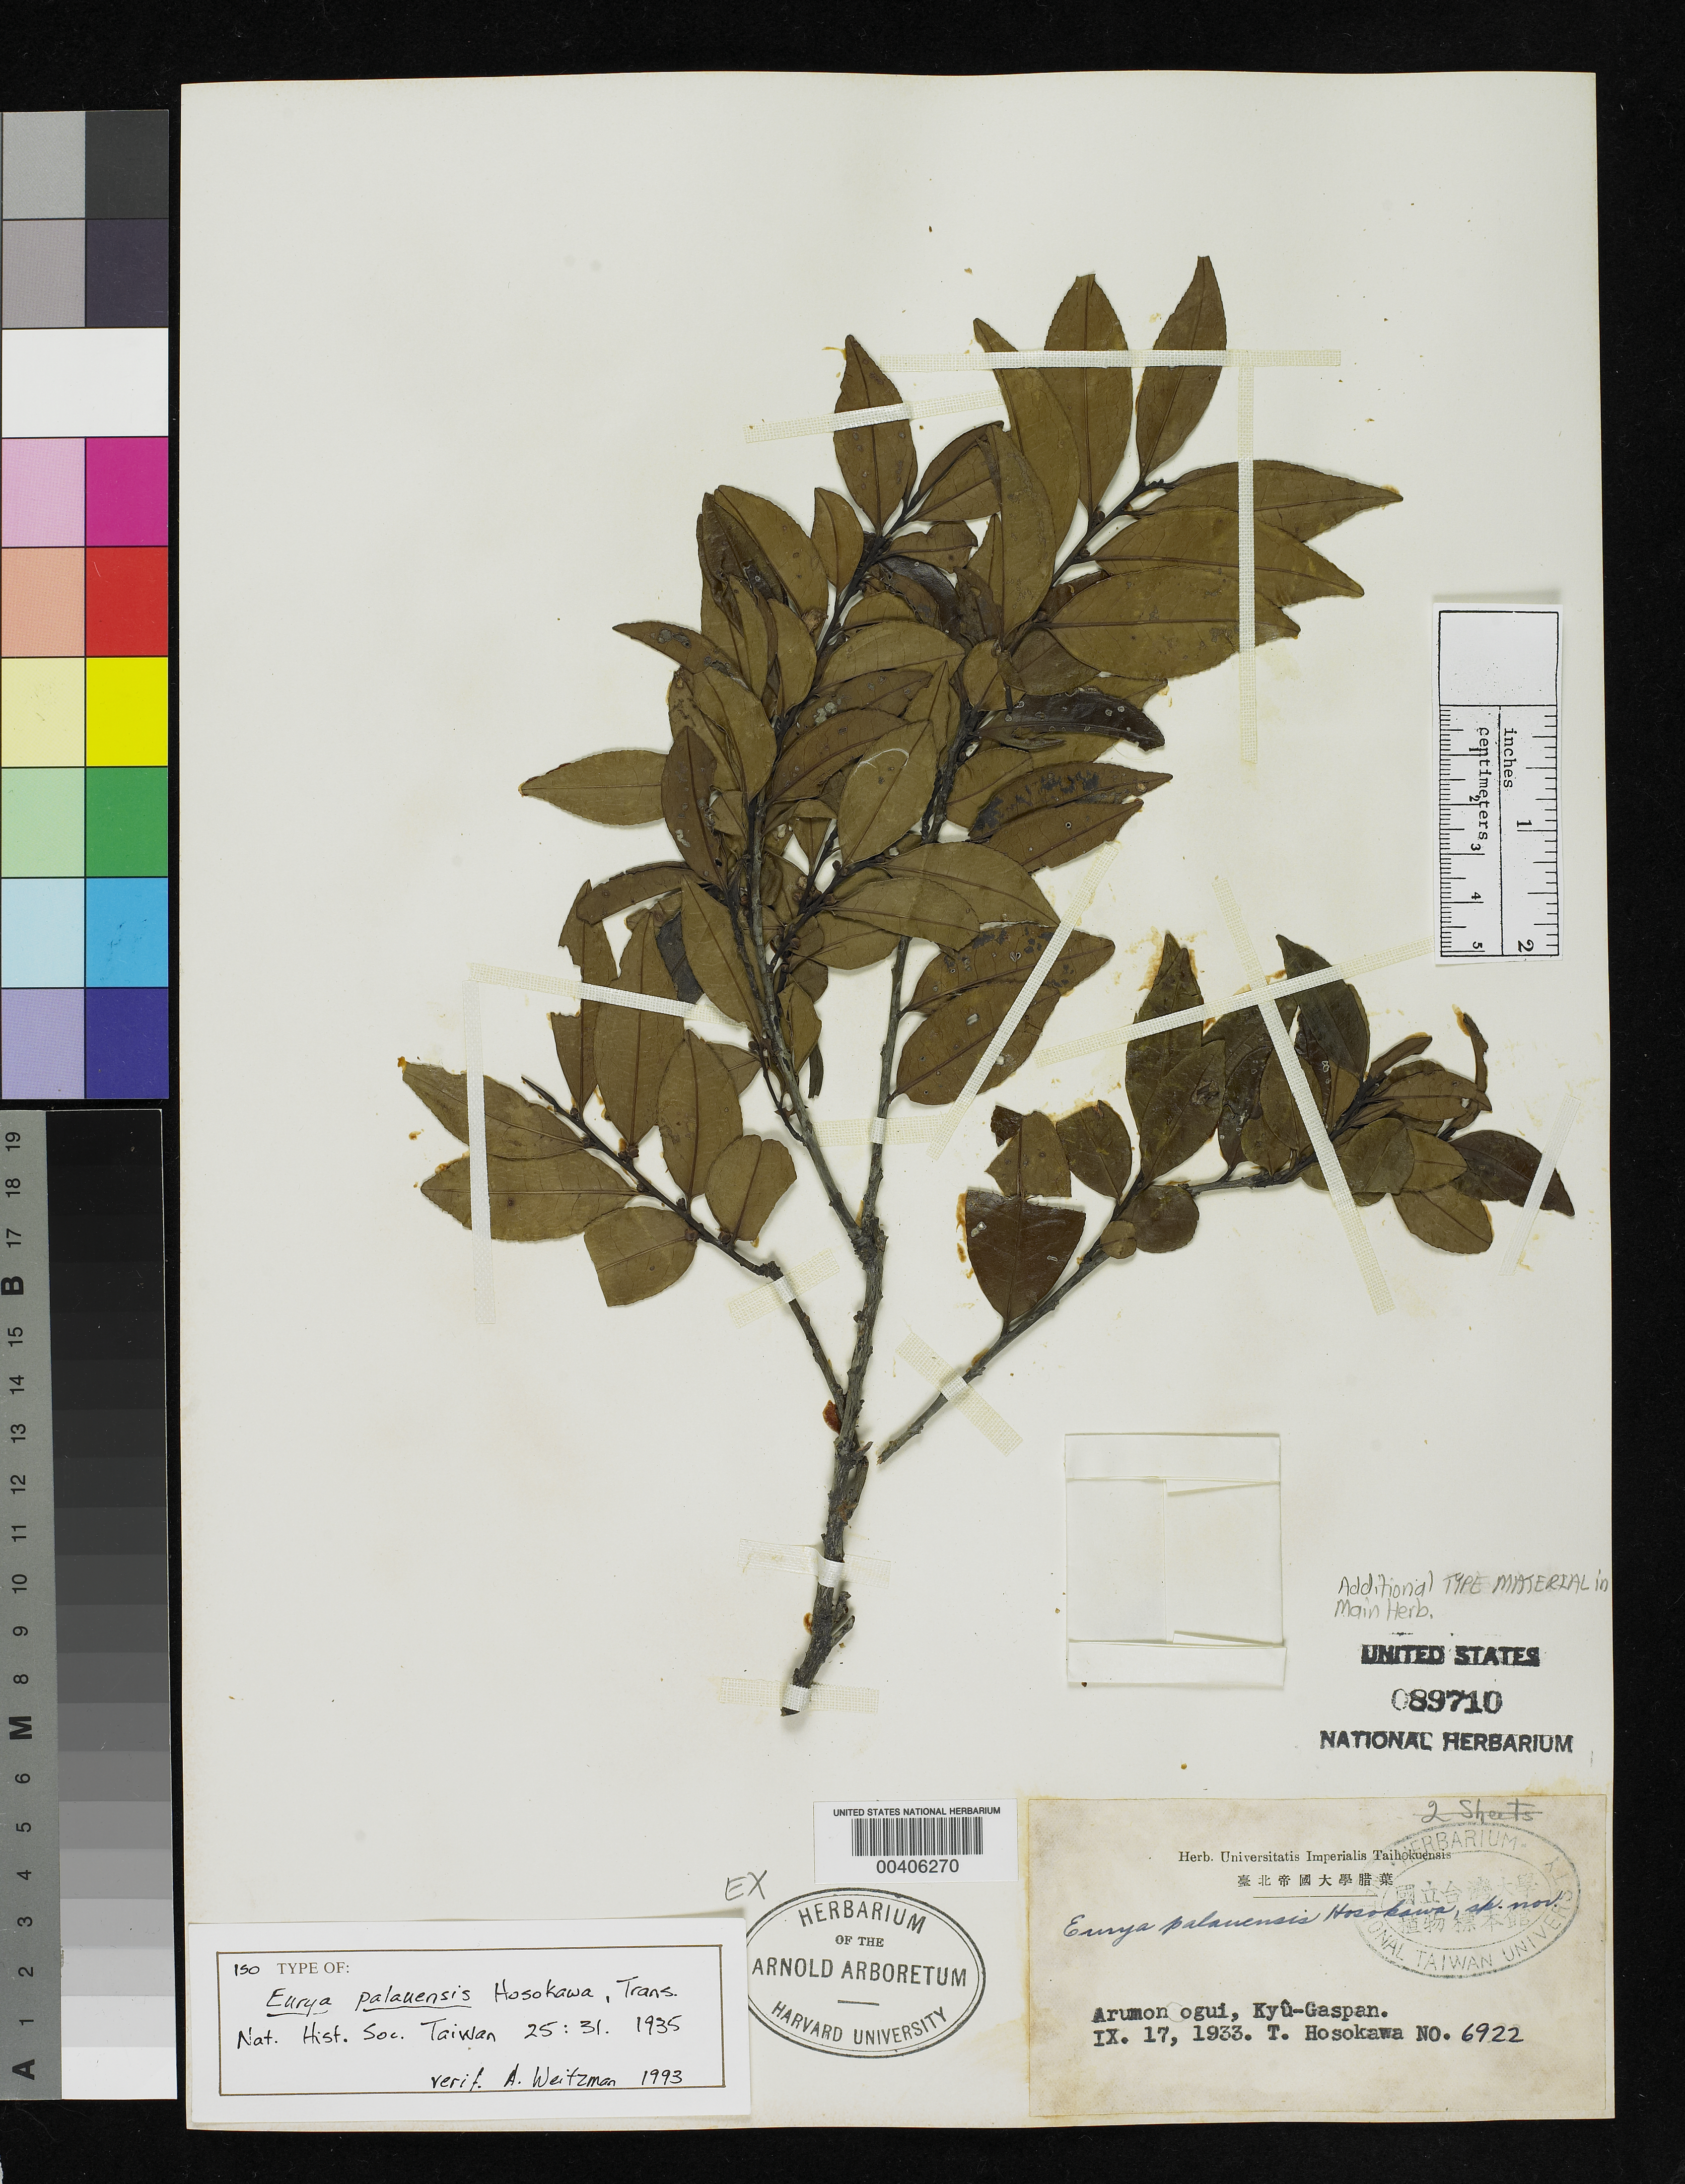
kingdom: Plantae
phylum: Tracheophyta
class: Magnoliopsida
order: Ericales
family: Pentaphylacaceae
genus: Eurya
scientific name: Eurya palauensis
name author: Hosok.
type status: Isotype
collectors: T. Hosokawa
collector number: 6922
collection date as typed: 17 Sep 1933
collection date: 1933-09-17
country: Palau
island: Babeldaob [Babelthuap]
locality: Arumon Ogui, Kyu-gaspan.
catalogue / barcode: US 89710